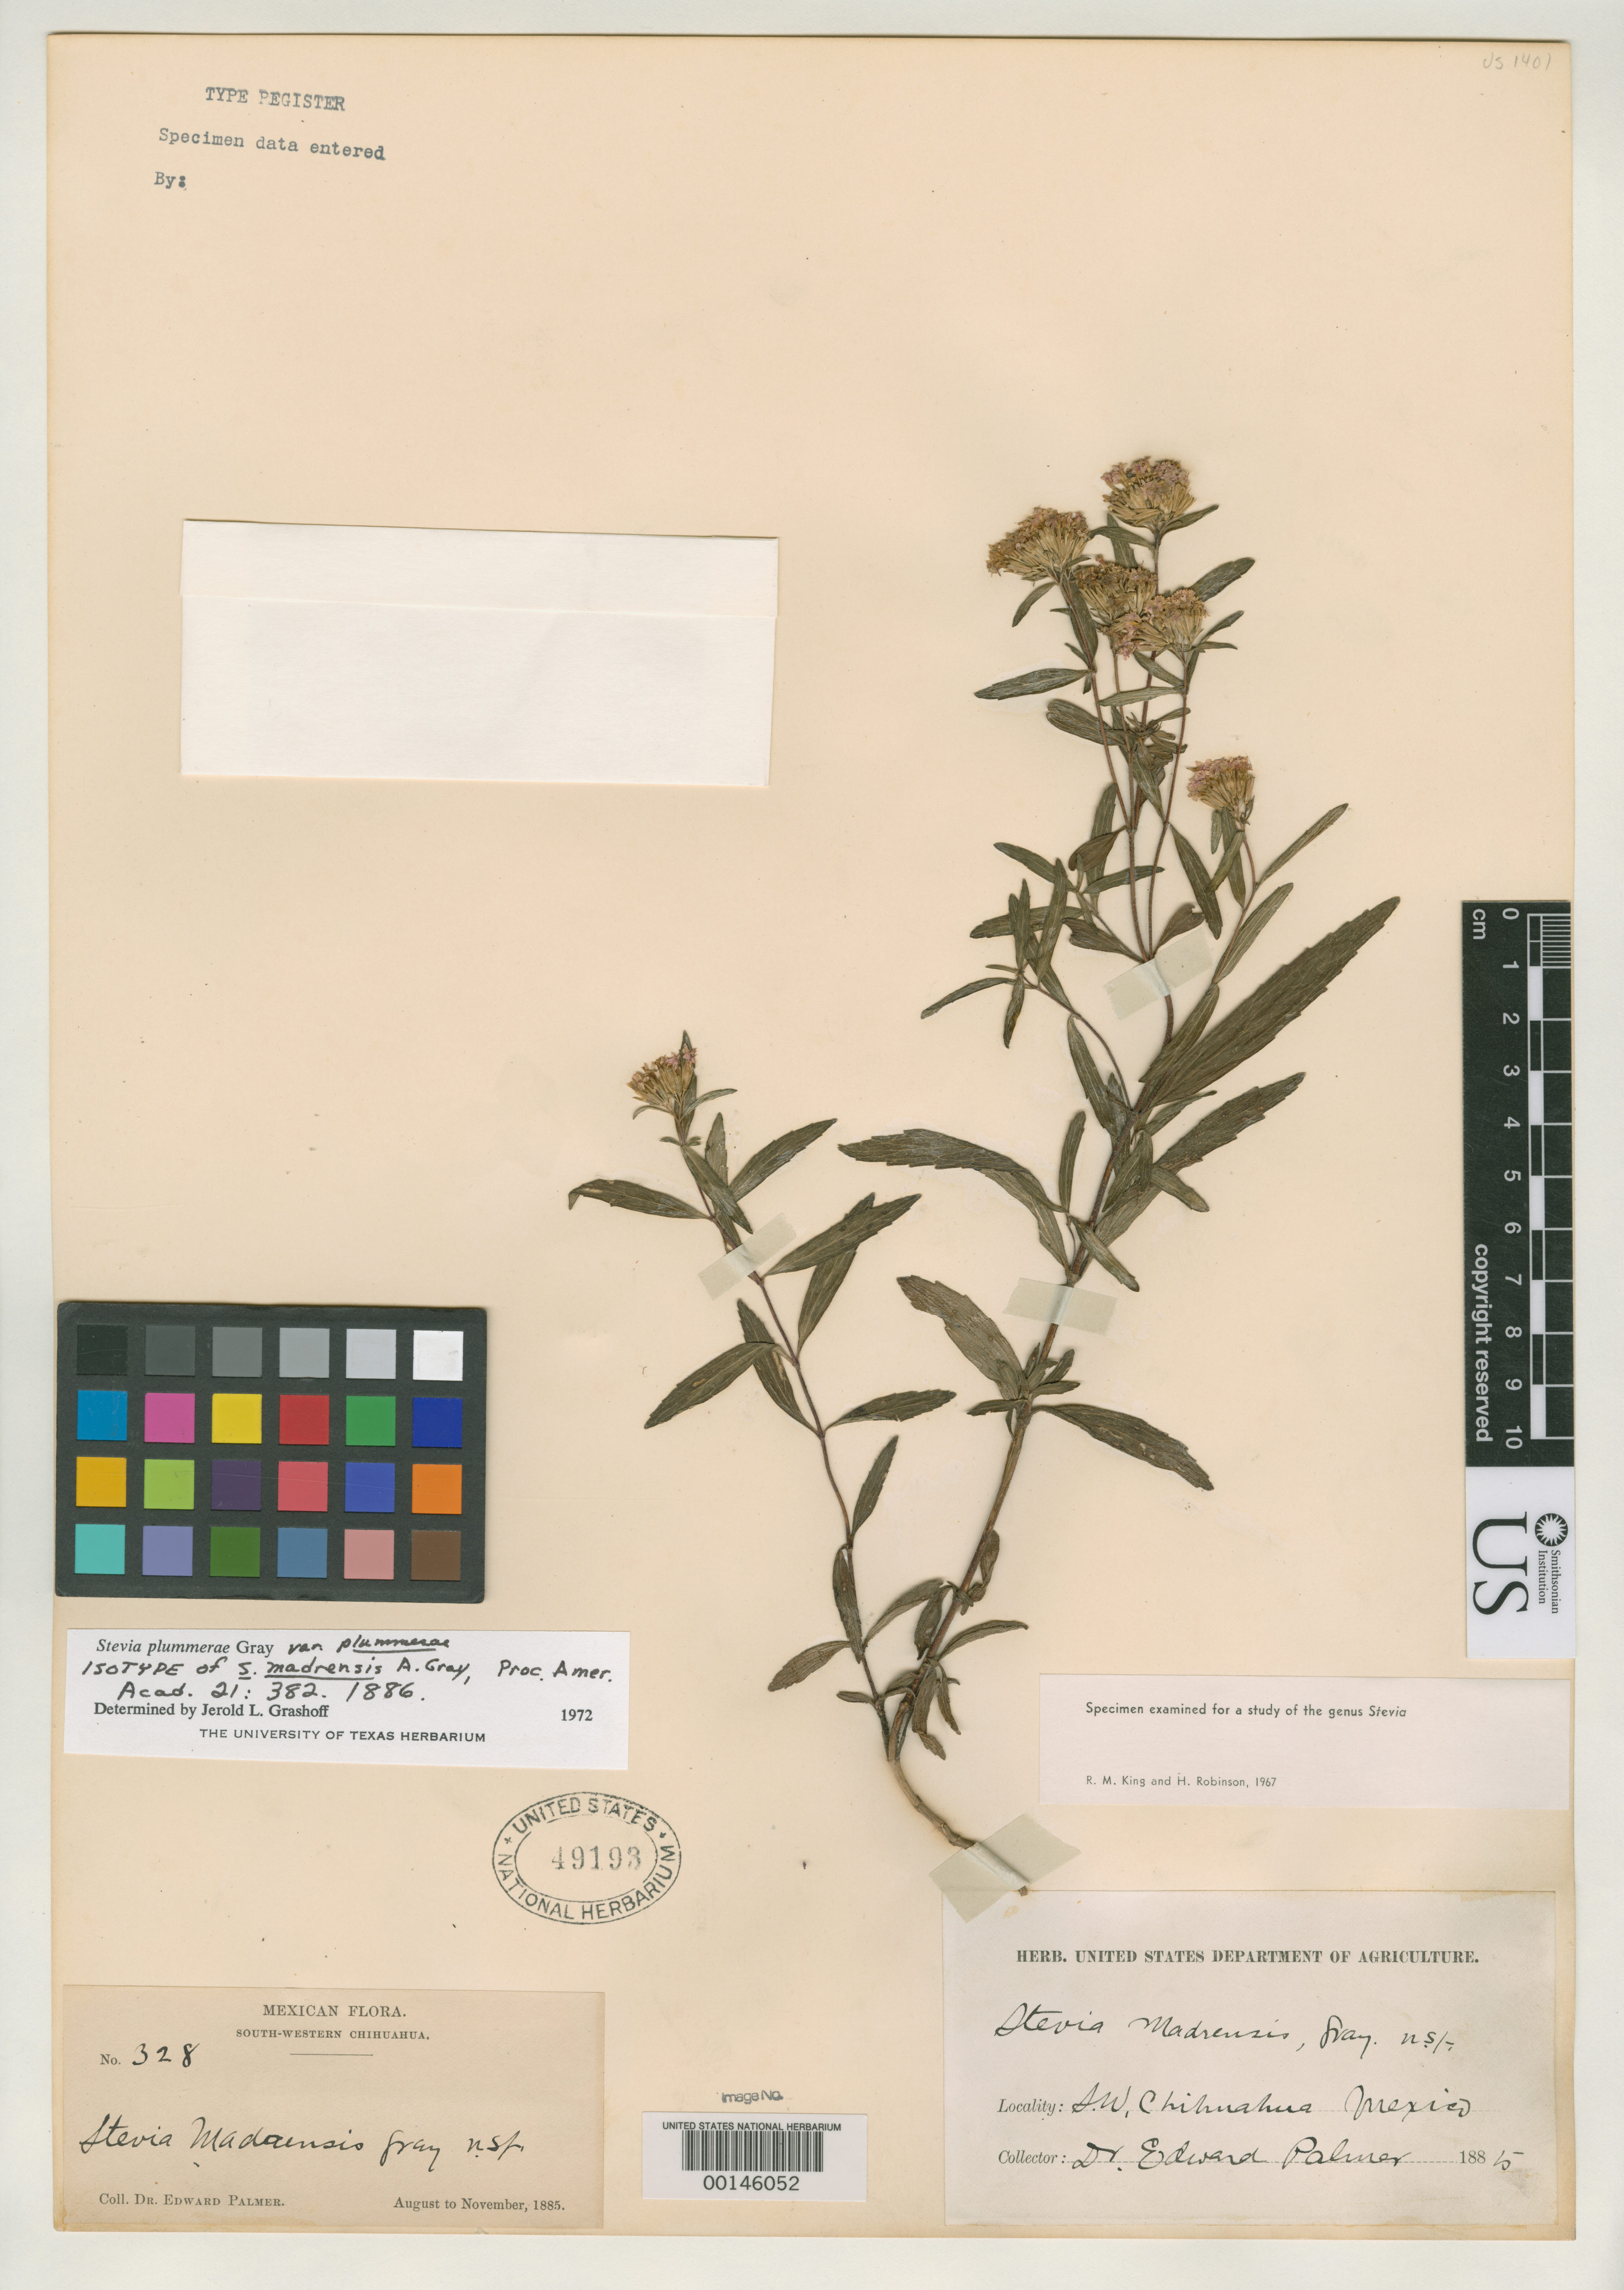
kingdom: Plantae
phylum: Tracheophyta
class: Magnoliopsida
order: Asterales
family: Asteraceae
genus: Stevia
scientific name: Stevia madrensis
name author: A. Gray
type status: Isotype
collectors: E. Palmer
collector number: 328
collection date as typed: Oct 1885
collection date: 1885-10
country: Mexico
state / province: Chihuahua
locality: Mountains N of Batopilas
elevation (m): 2682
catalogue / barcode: US 49193